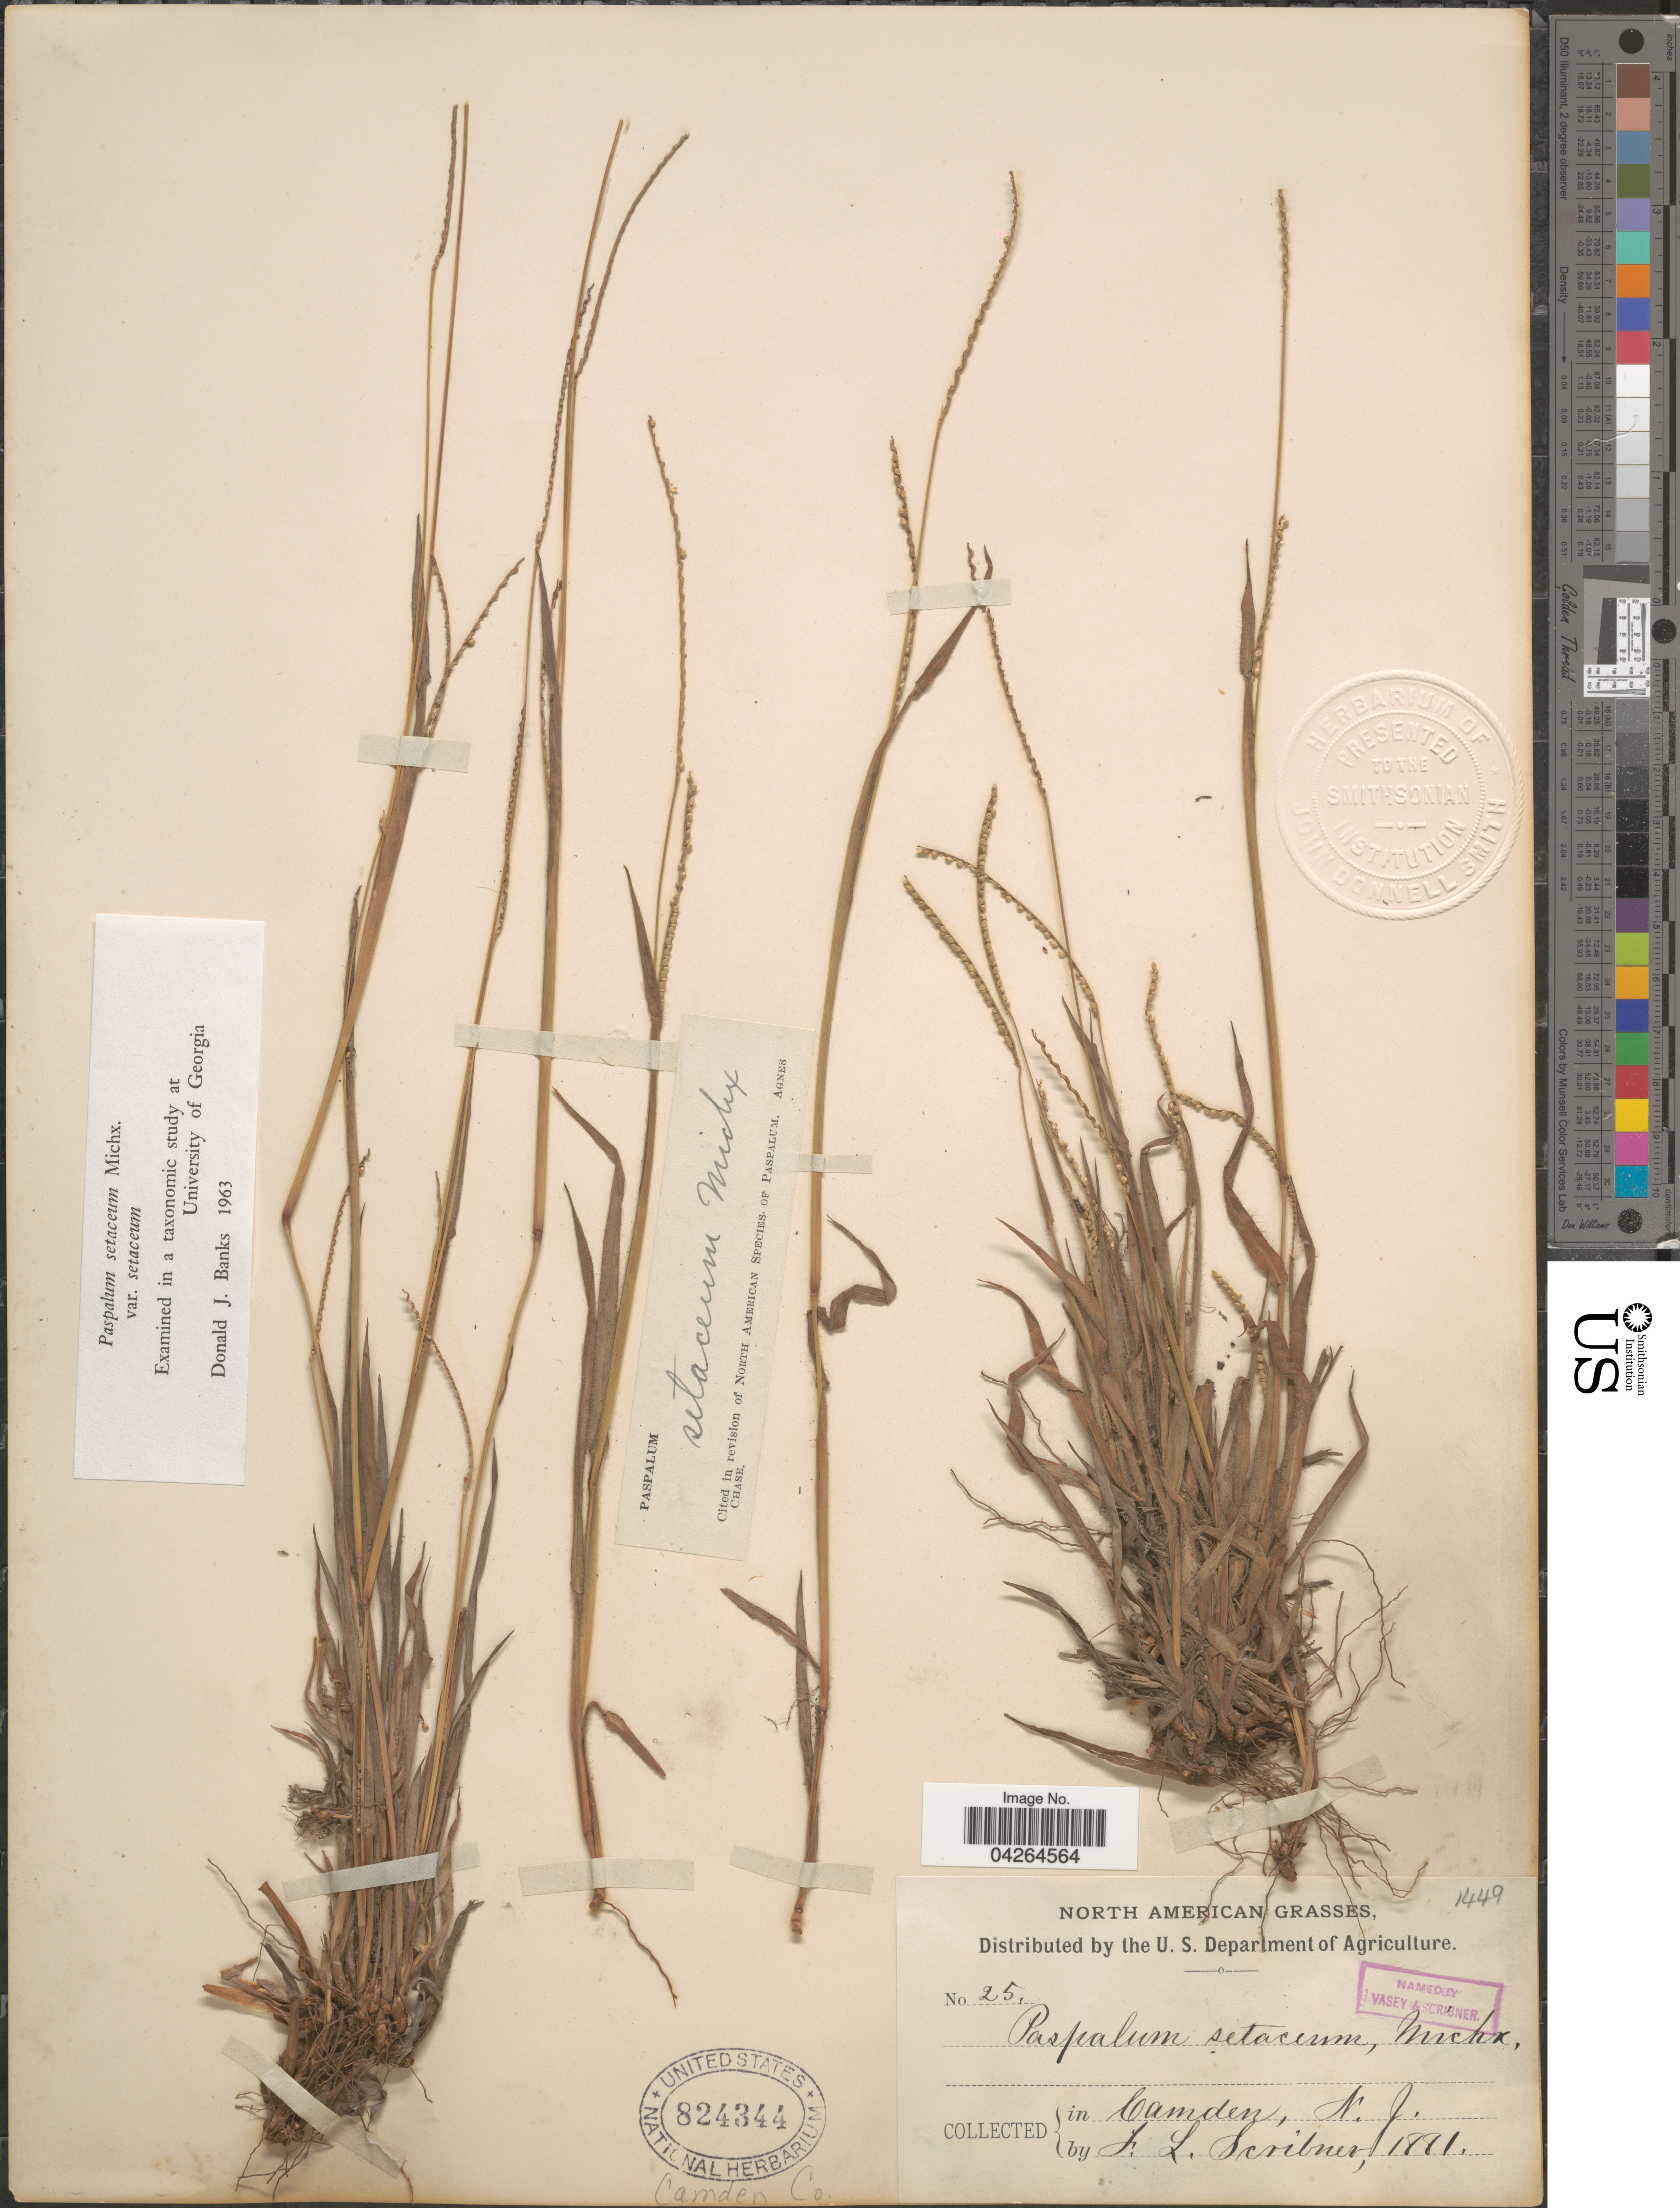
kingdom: Plantae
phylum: Tracheophyta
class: Liliopsida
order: Poales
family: Poaceae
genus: Paspalum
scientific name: Paspalum setaceum var. setaceum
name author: Michx.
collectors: F. L. Scribner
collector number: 25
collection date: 1881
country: United States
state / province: New Jersey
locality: Camden. Camden Co.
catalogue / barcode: US 824344